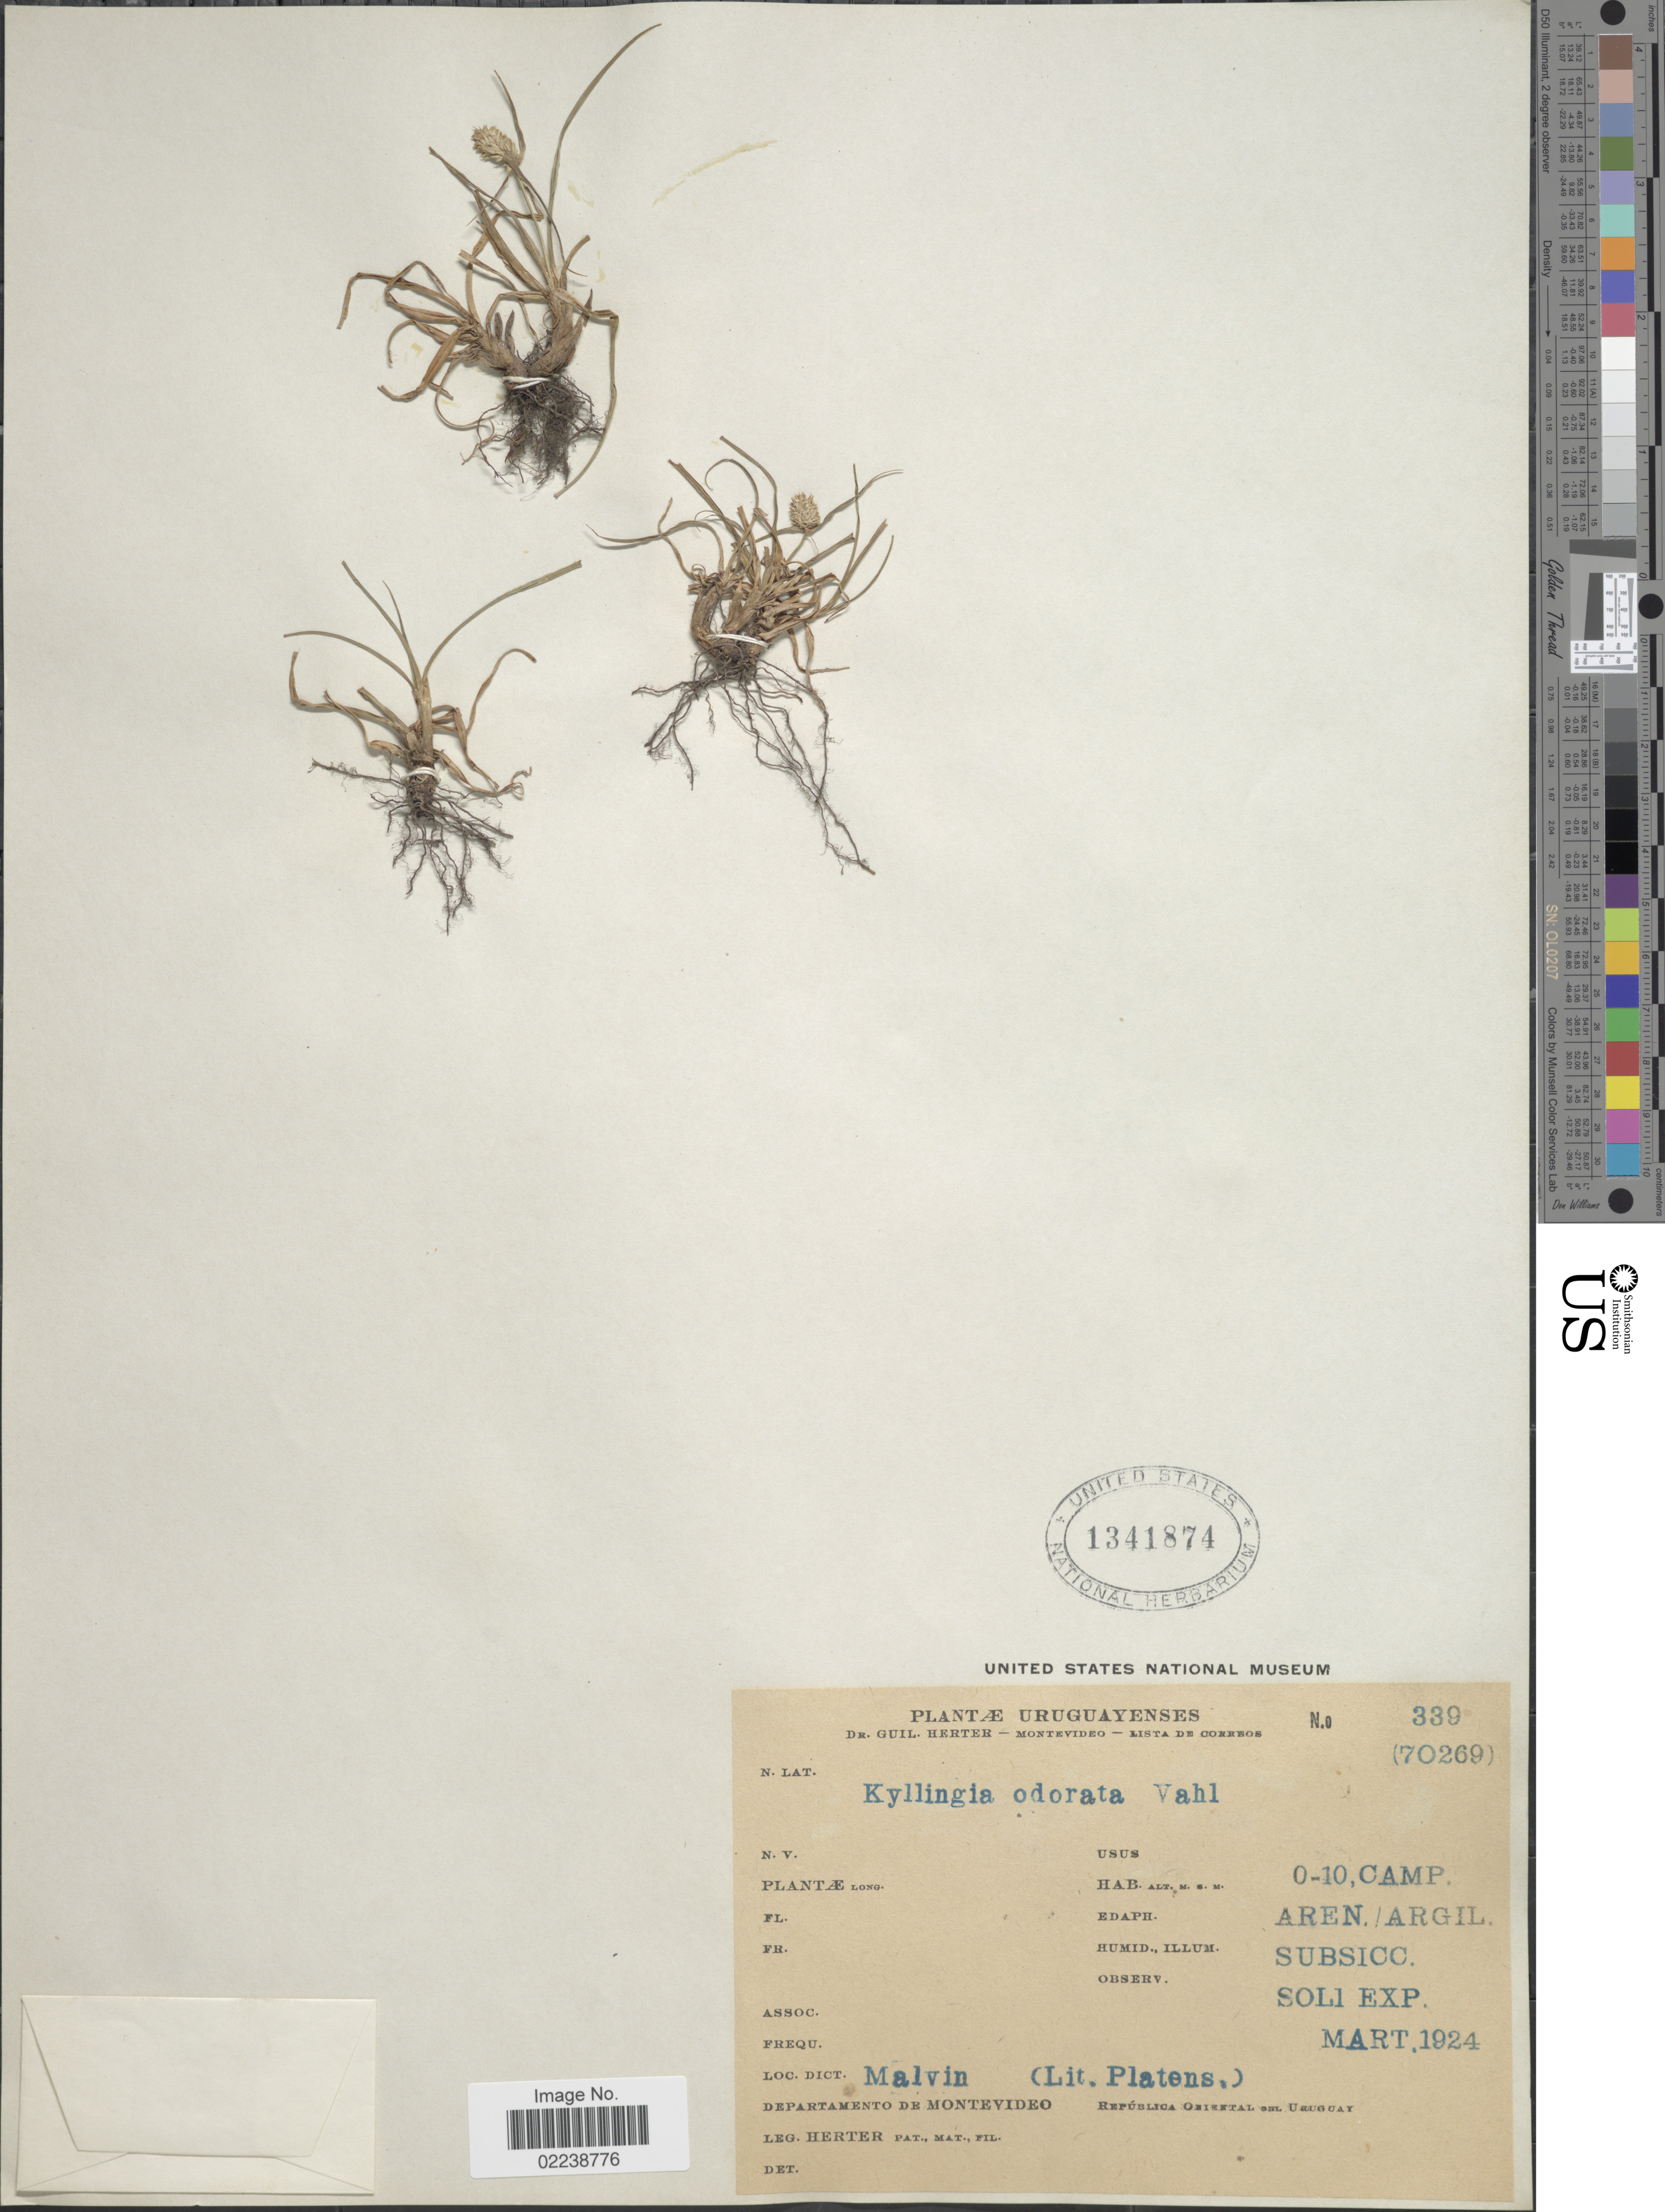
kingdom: Plantae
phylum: Tracheophyta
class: Liliopsida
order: Poales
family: Cyperaceae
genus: Cyperus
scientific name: Cyperus sesquiflorus subsp. sesquiflorus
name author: (Torr.) Mattf. & Kük.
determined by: Strong, M. T., (US), Smithsonian Institution - National Museum of Natural History (UNITED STATES)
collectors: G. Herter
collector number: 339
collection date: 1924-03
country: Uruguay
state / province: Montevideo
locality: Malvin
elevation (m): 0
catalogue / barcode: US 1341874